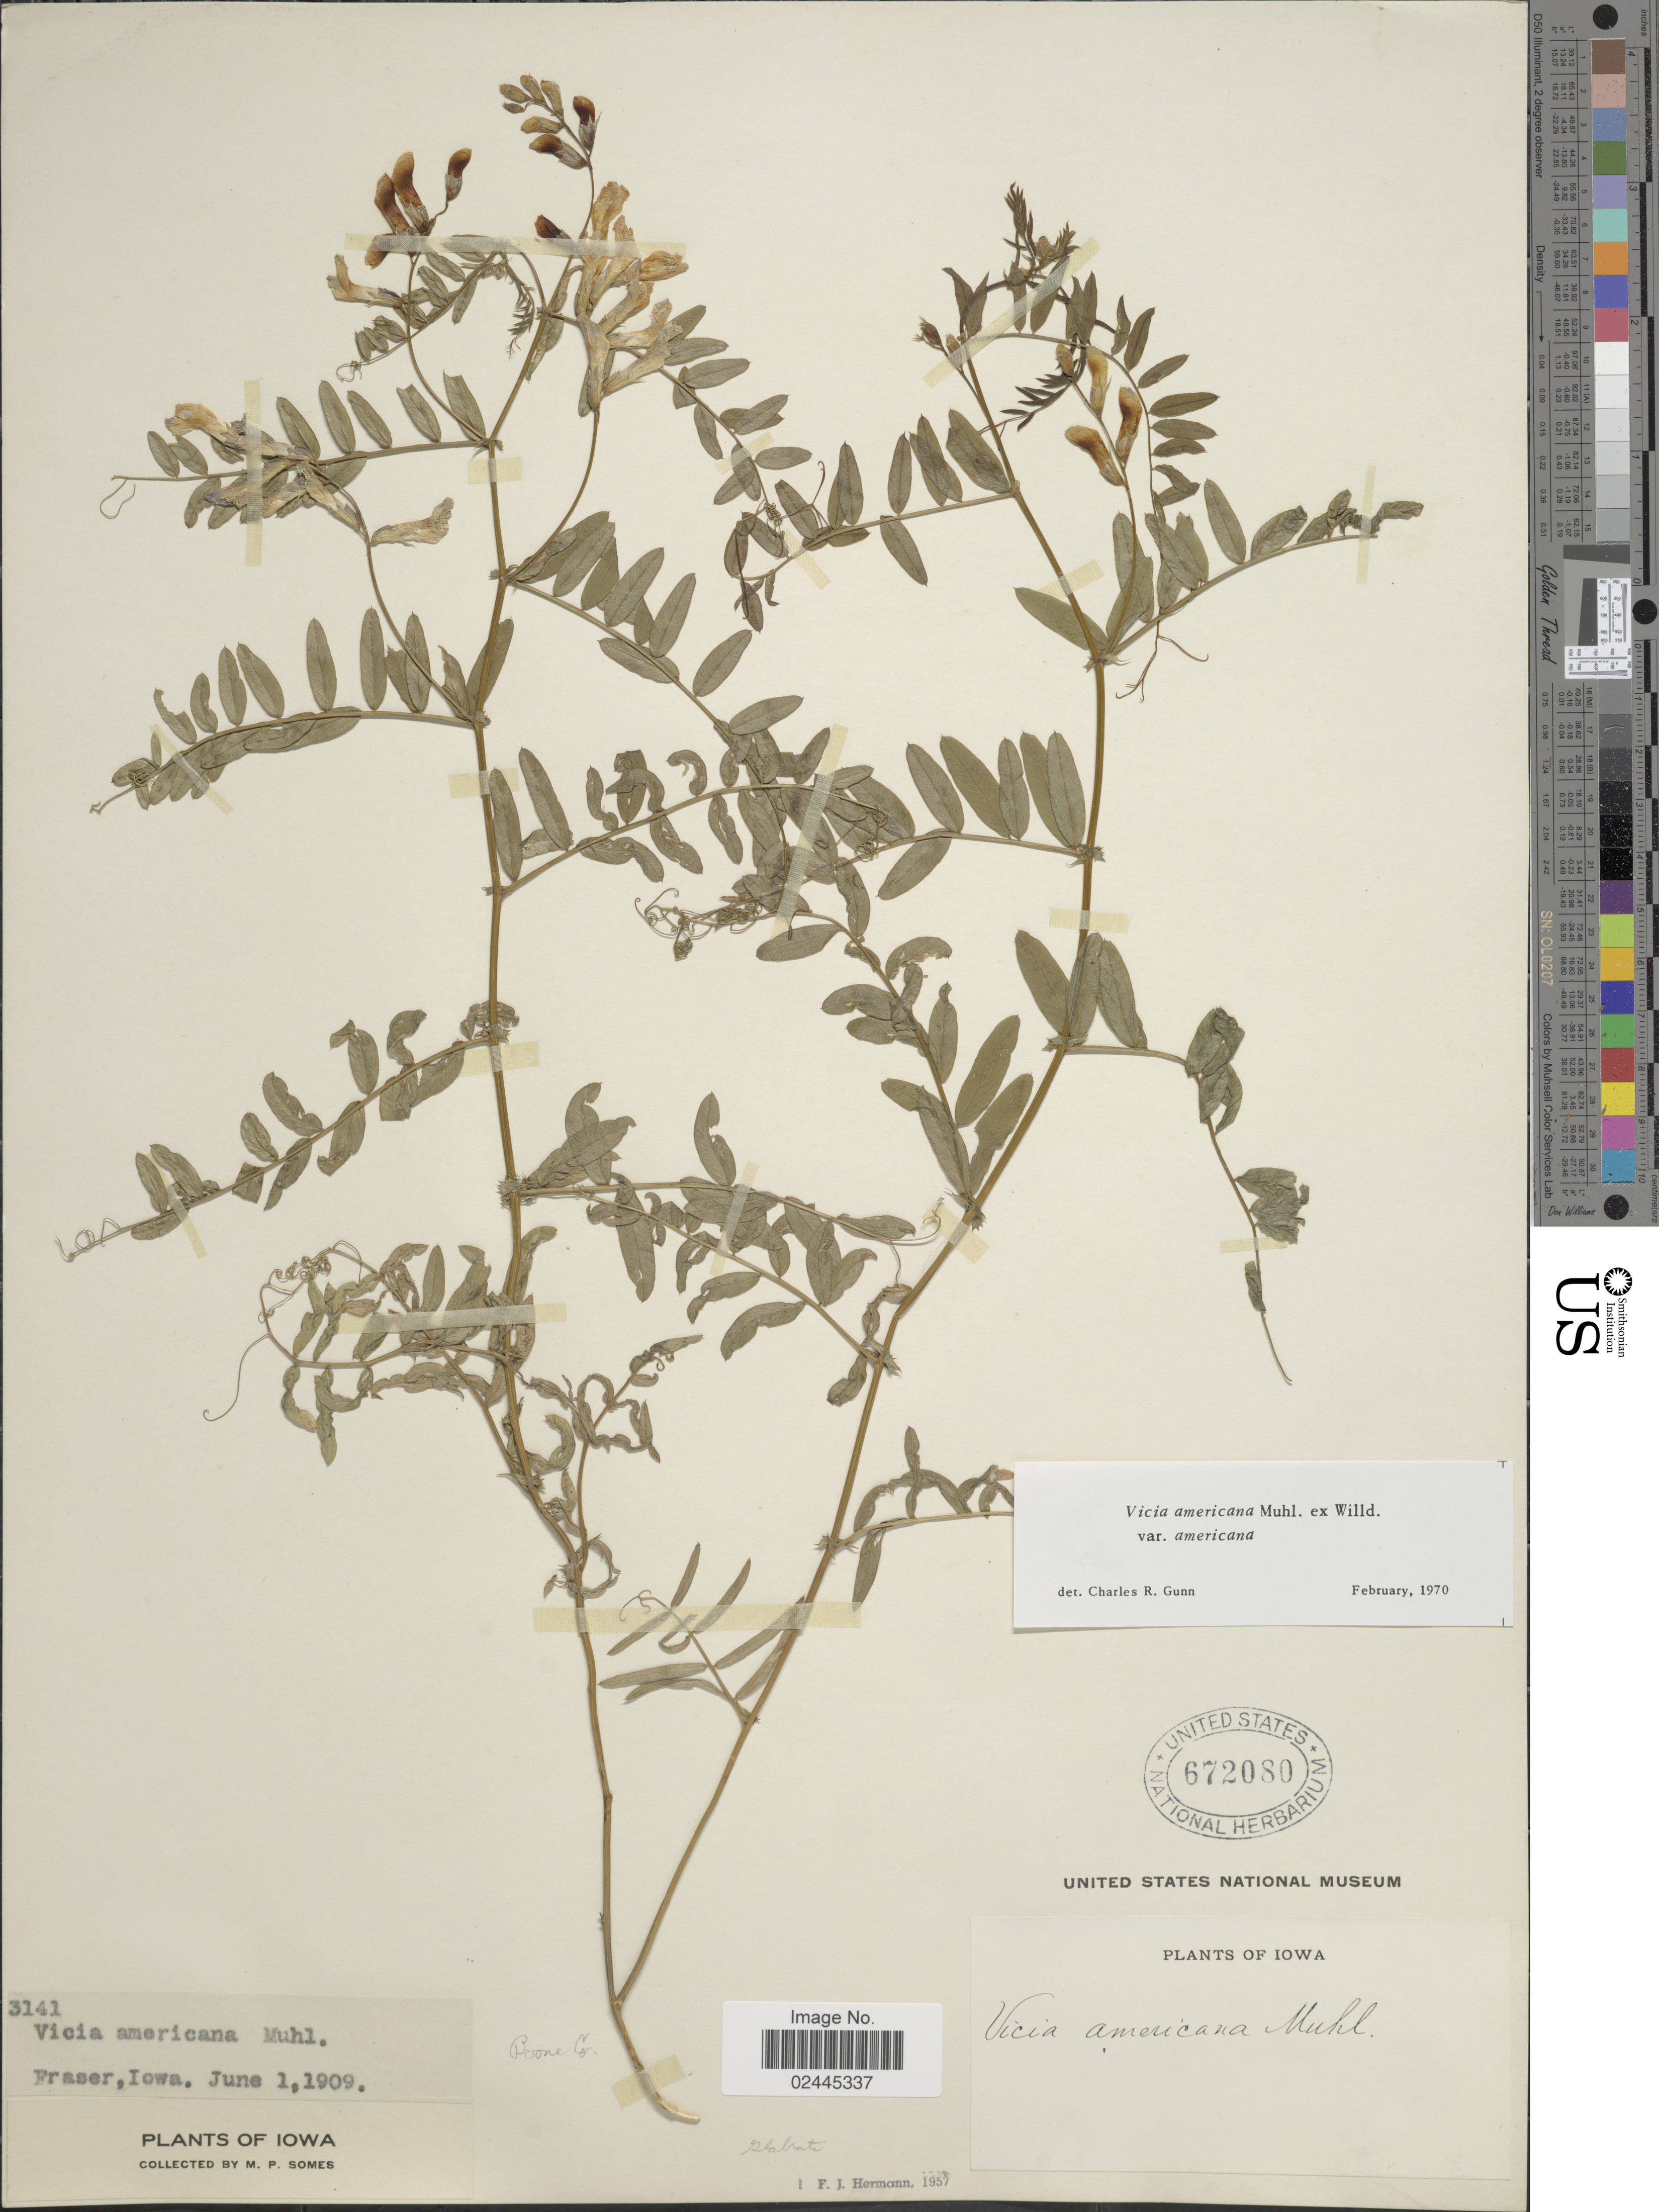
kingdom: Plantae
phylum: Tracheophyta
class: Magnoliopsida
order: Fabales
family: Fabaceae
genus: Vicia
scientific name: Vicia americana var. americana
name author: Muhl. ex Willd.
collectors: M. Somes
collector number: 3141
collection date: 1909-06-01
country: United States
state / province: Iowa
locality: Fraser. Boone Co.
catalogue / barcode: US 672080